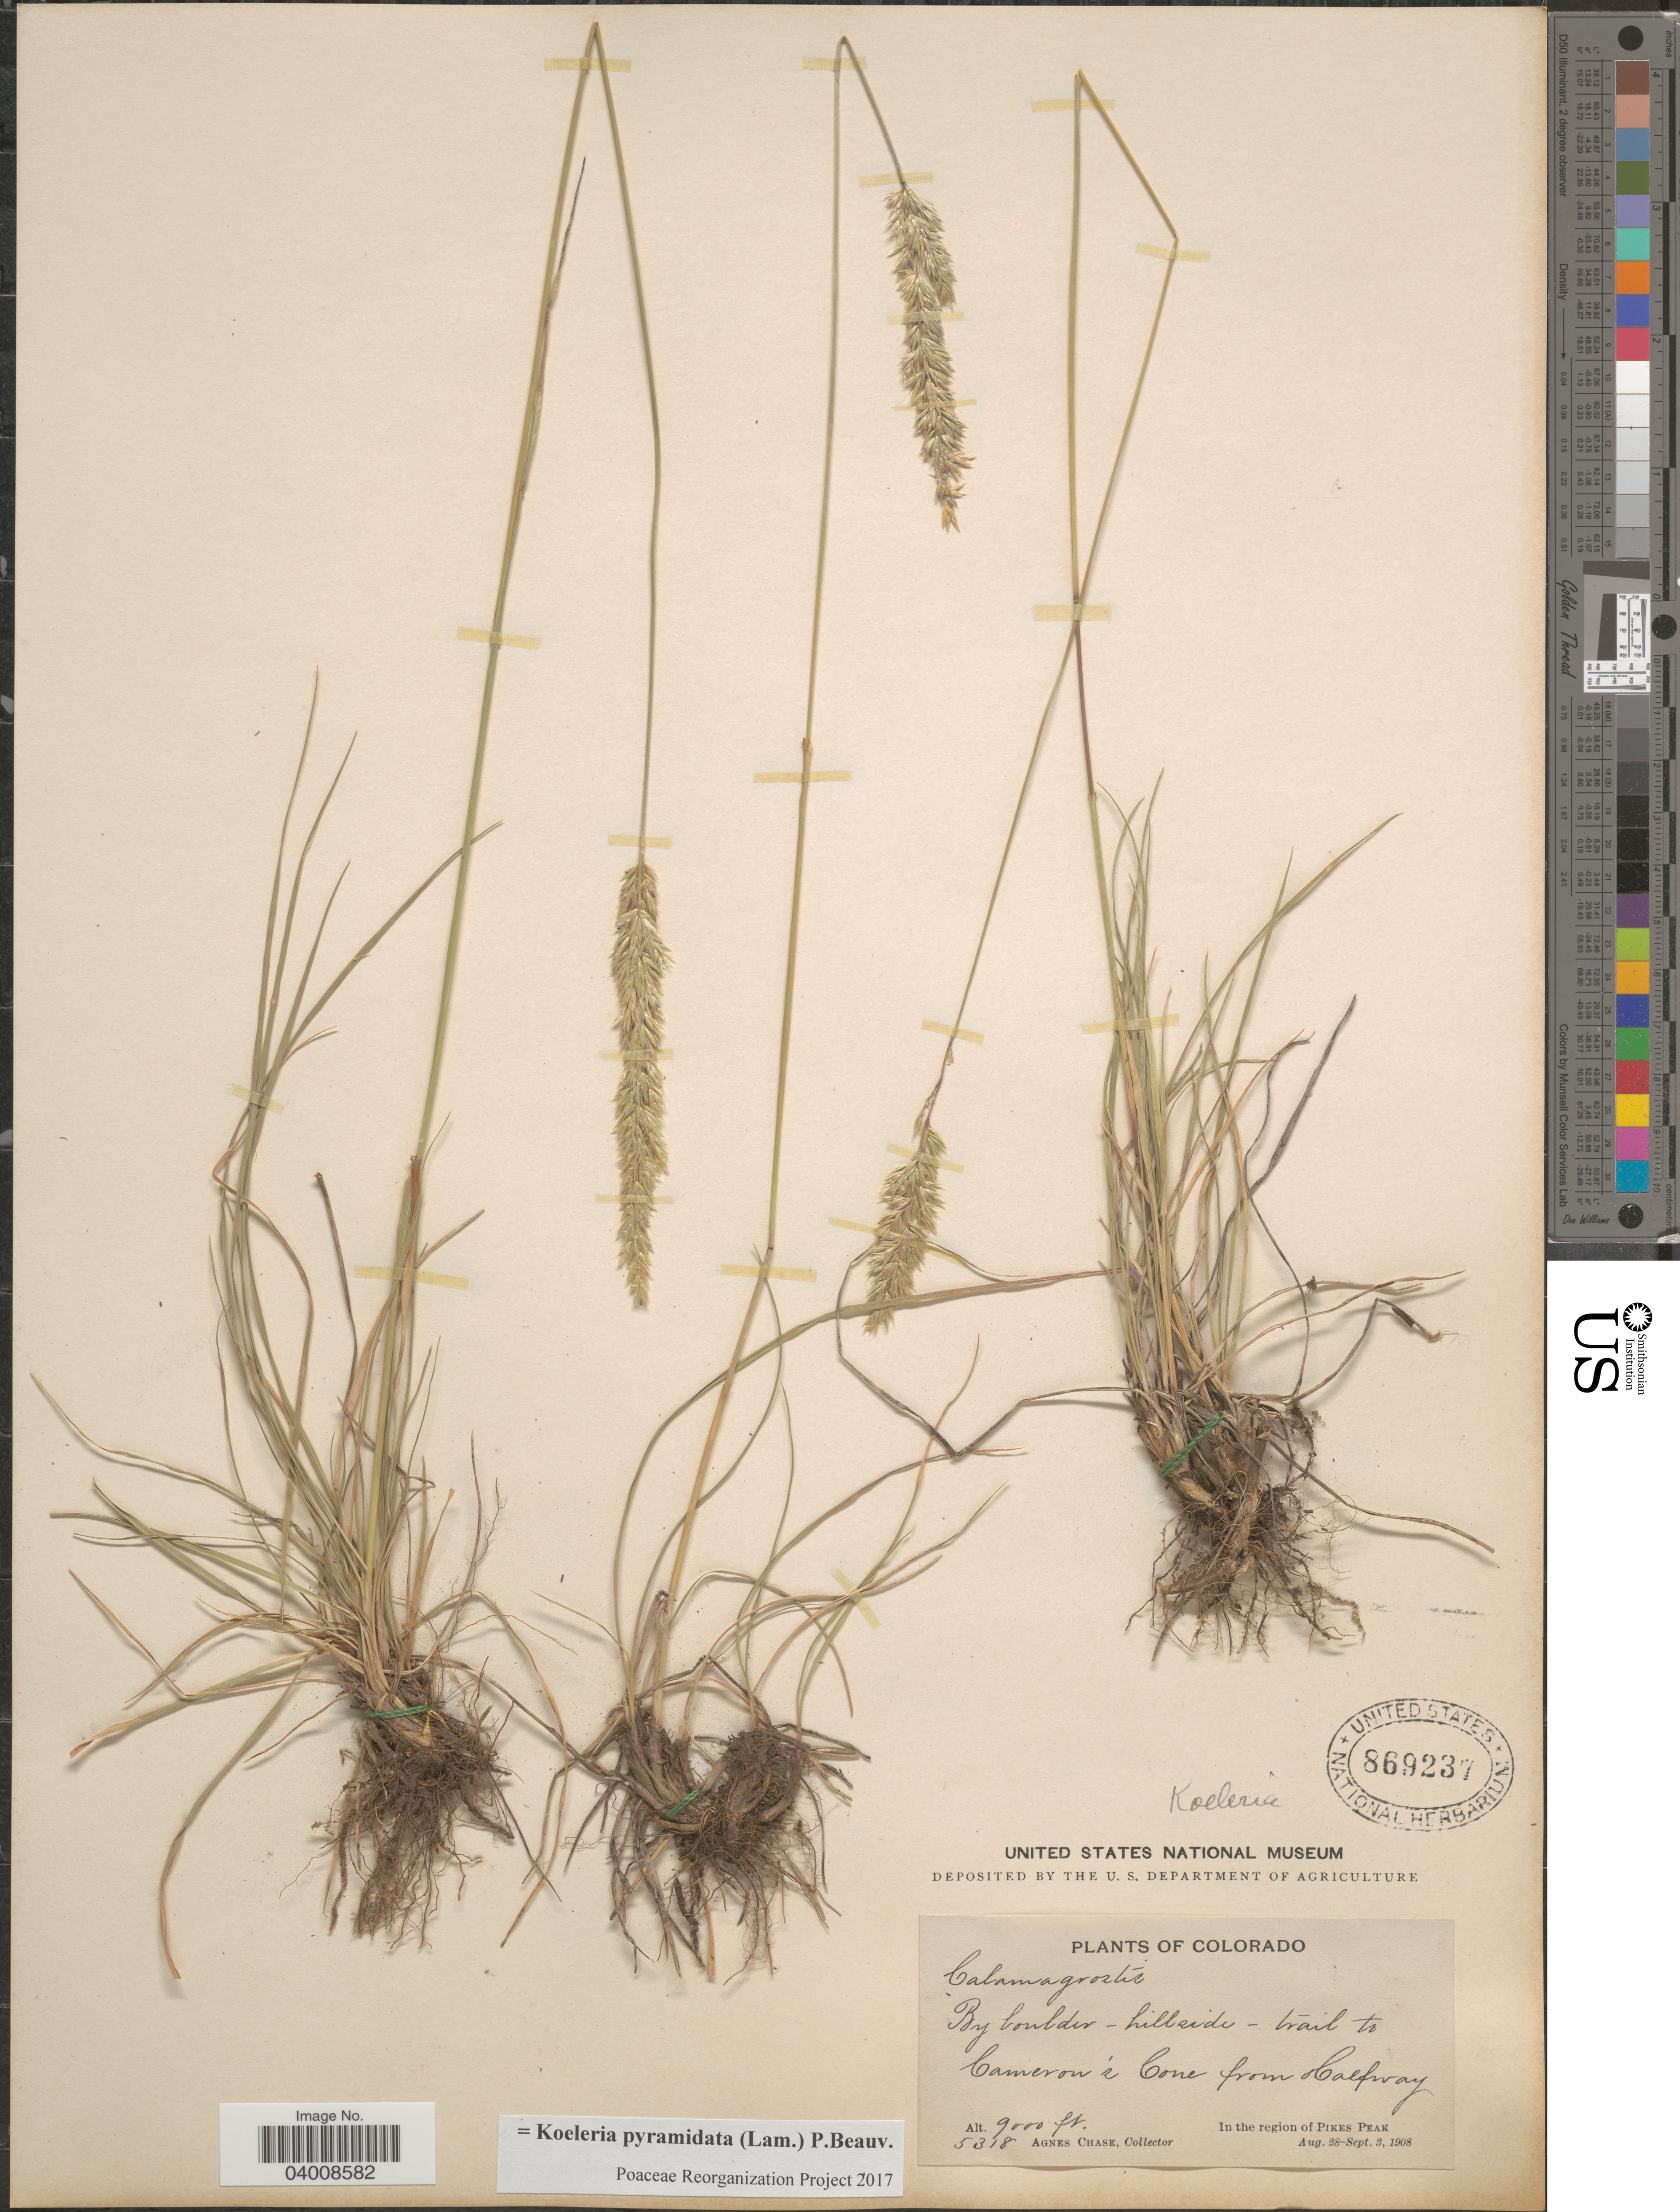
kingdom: Plantae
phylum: Tracheophyta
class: Liliopsida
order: Poales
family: Poaceae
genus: Koeleria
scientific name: Koeleria pyramidata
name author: (Lam.) P. Beauv.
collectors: A. Chase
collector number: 5318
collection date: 1908-08-28/1908-09-03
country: United States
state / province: Colorado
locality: By boulder - hillside - trail to Cameron's Cone from Halfway. In the region of Pikes Peak.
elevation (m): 2743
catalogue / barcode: US 869237